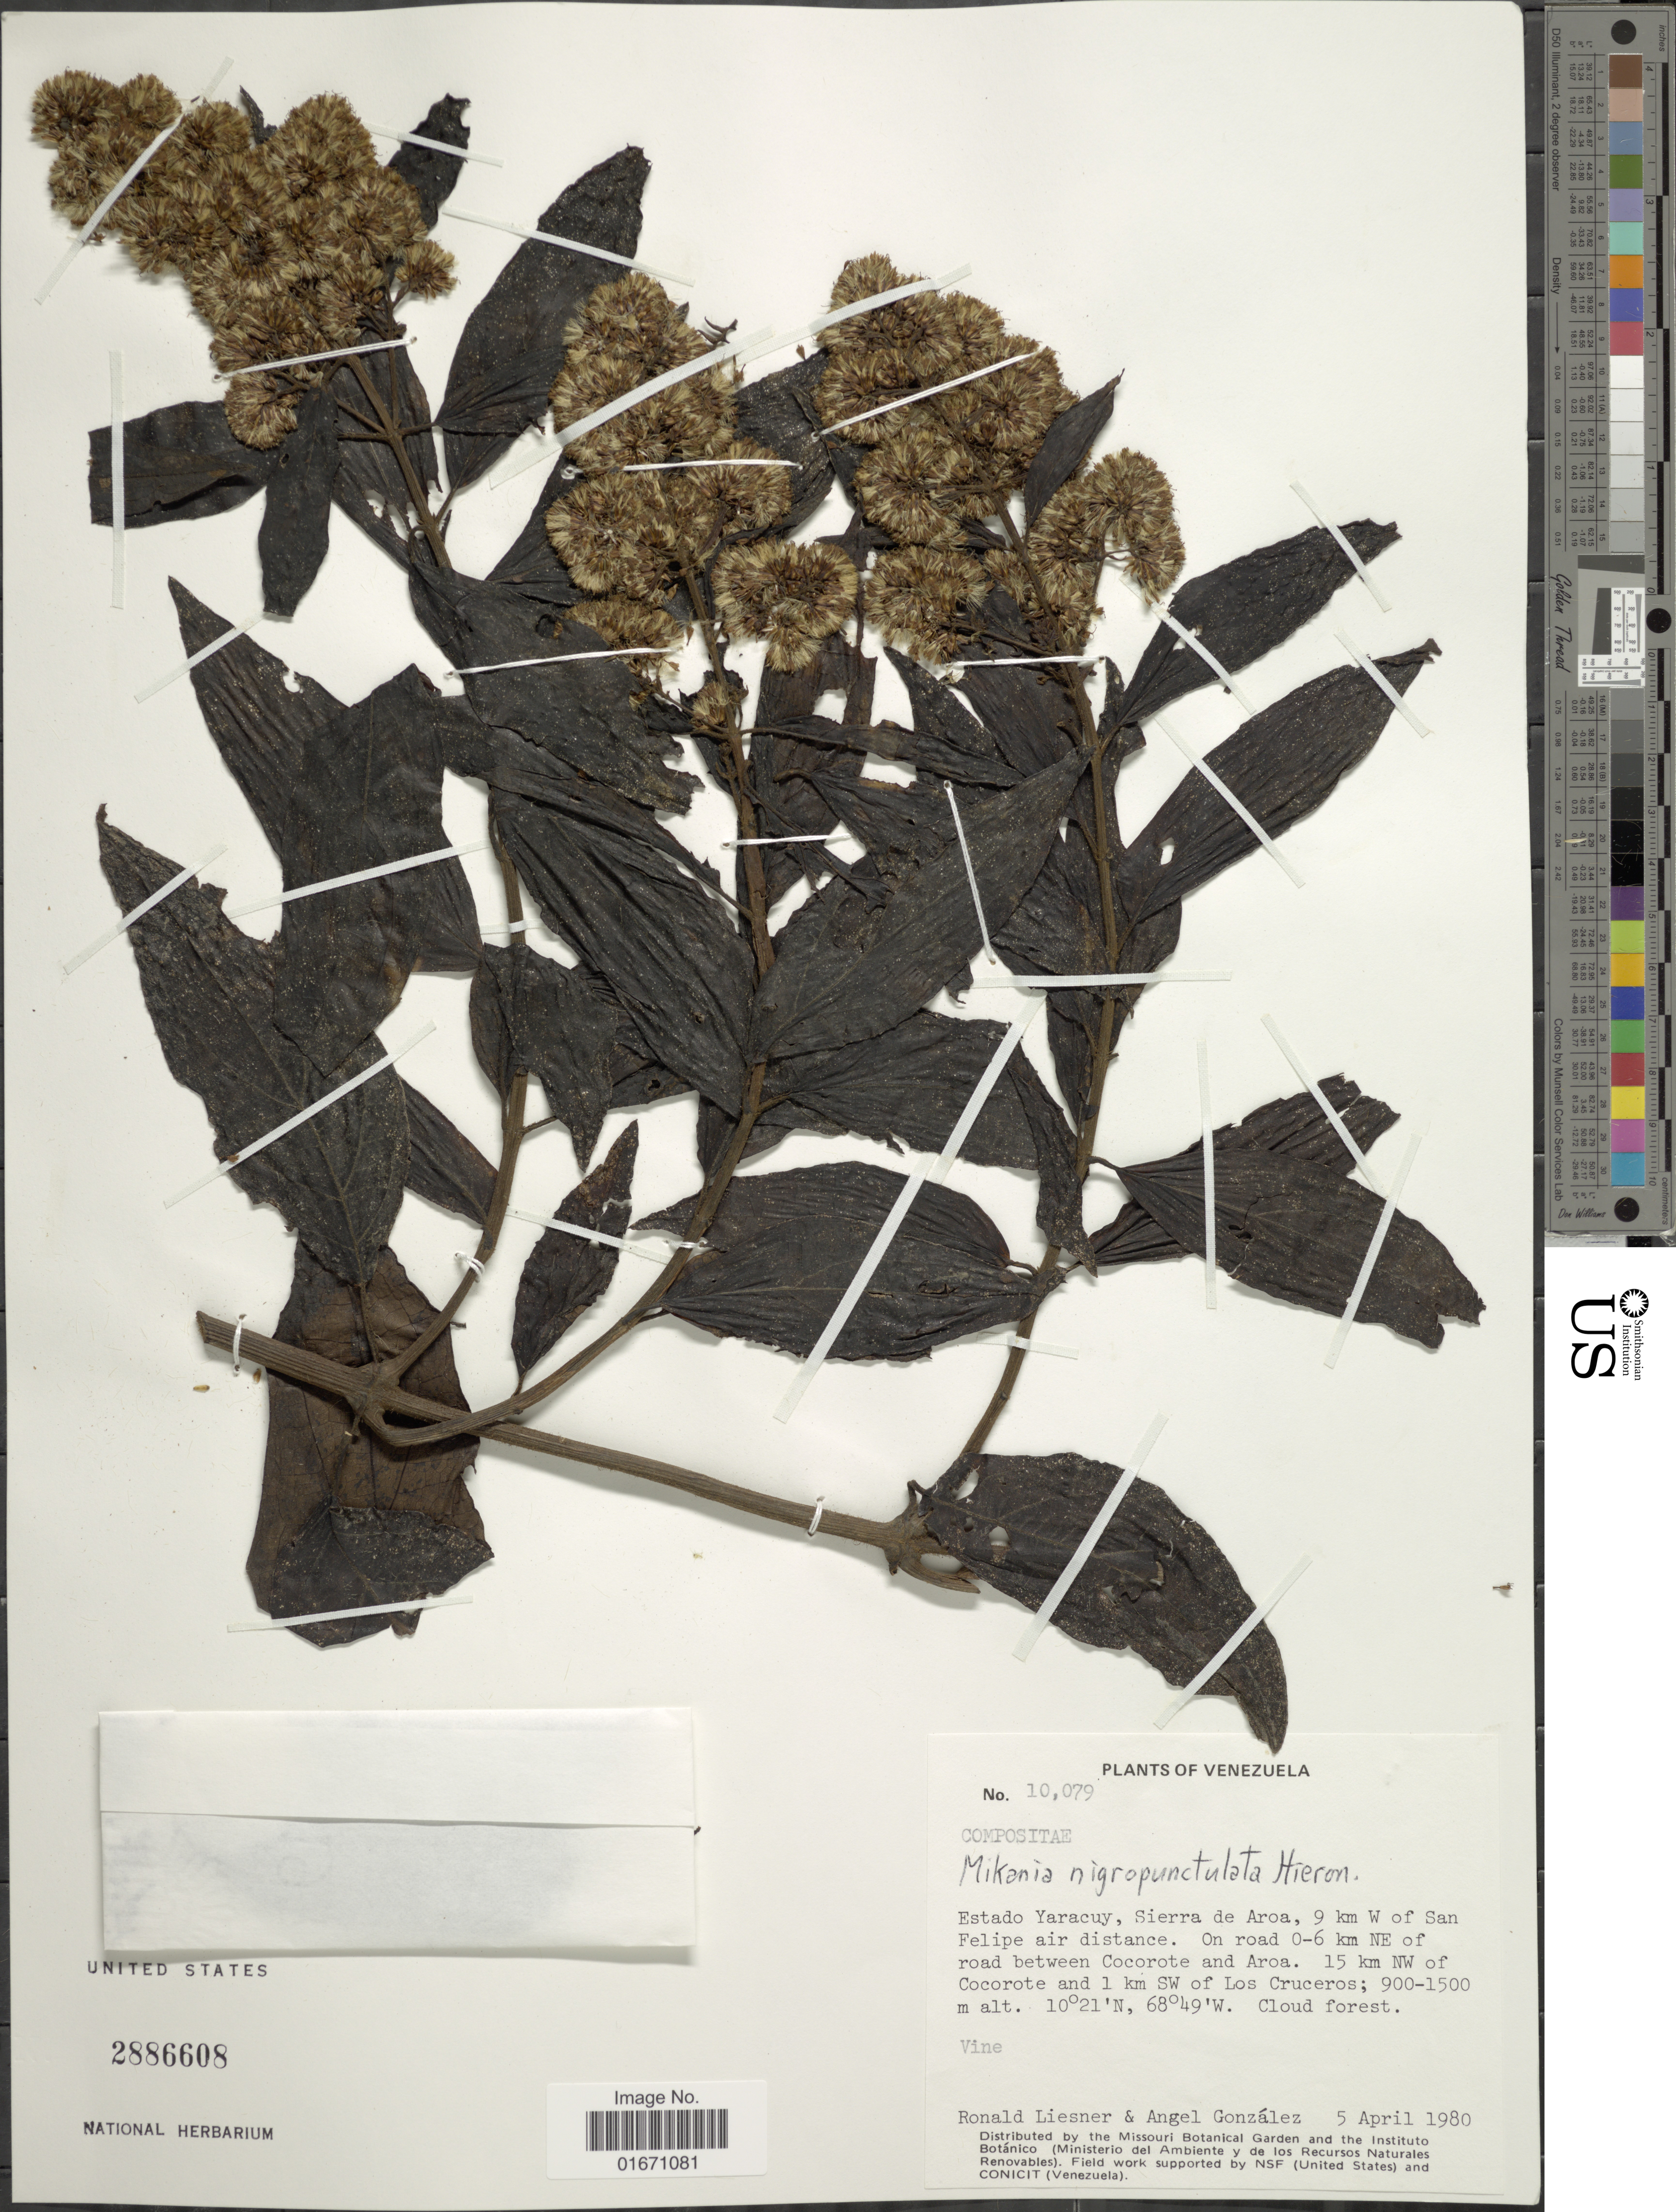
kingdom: Plantae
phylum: Tracheophyta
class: Magnoliopsida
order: Asterales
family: Asteraceae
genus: Mikania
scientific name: Mikania nigropunctulata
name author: Hieron.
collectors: R. L. Liesner & A. C. González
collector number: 10079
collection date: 1980-04-05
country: Venezuela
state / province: Yaracuy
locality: Sierra de Aroa, 9 km W of San Felipe air distance, on road 0-6 km NE of road between Cororote and Aroa, 15 km NW of Cocorote and 1 km SW of Los Cruceros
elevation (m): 900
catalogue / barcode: US 2886608